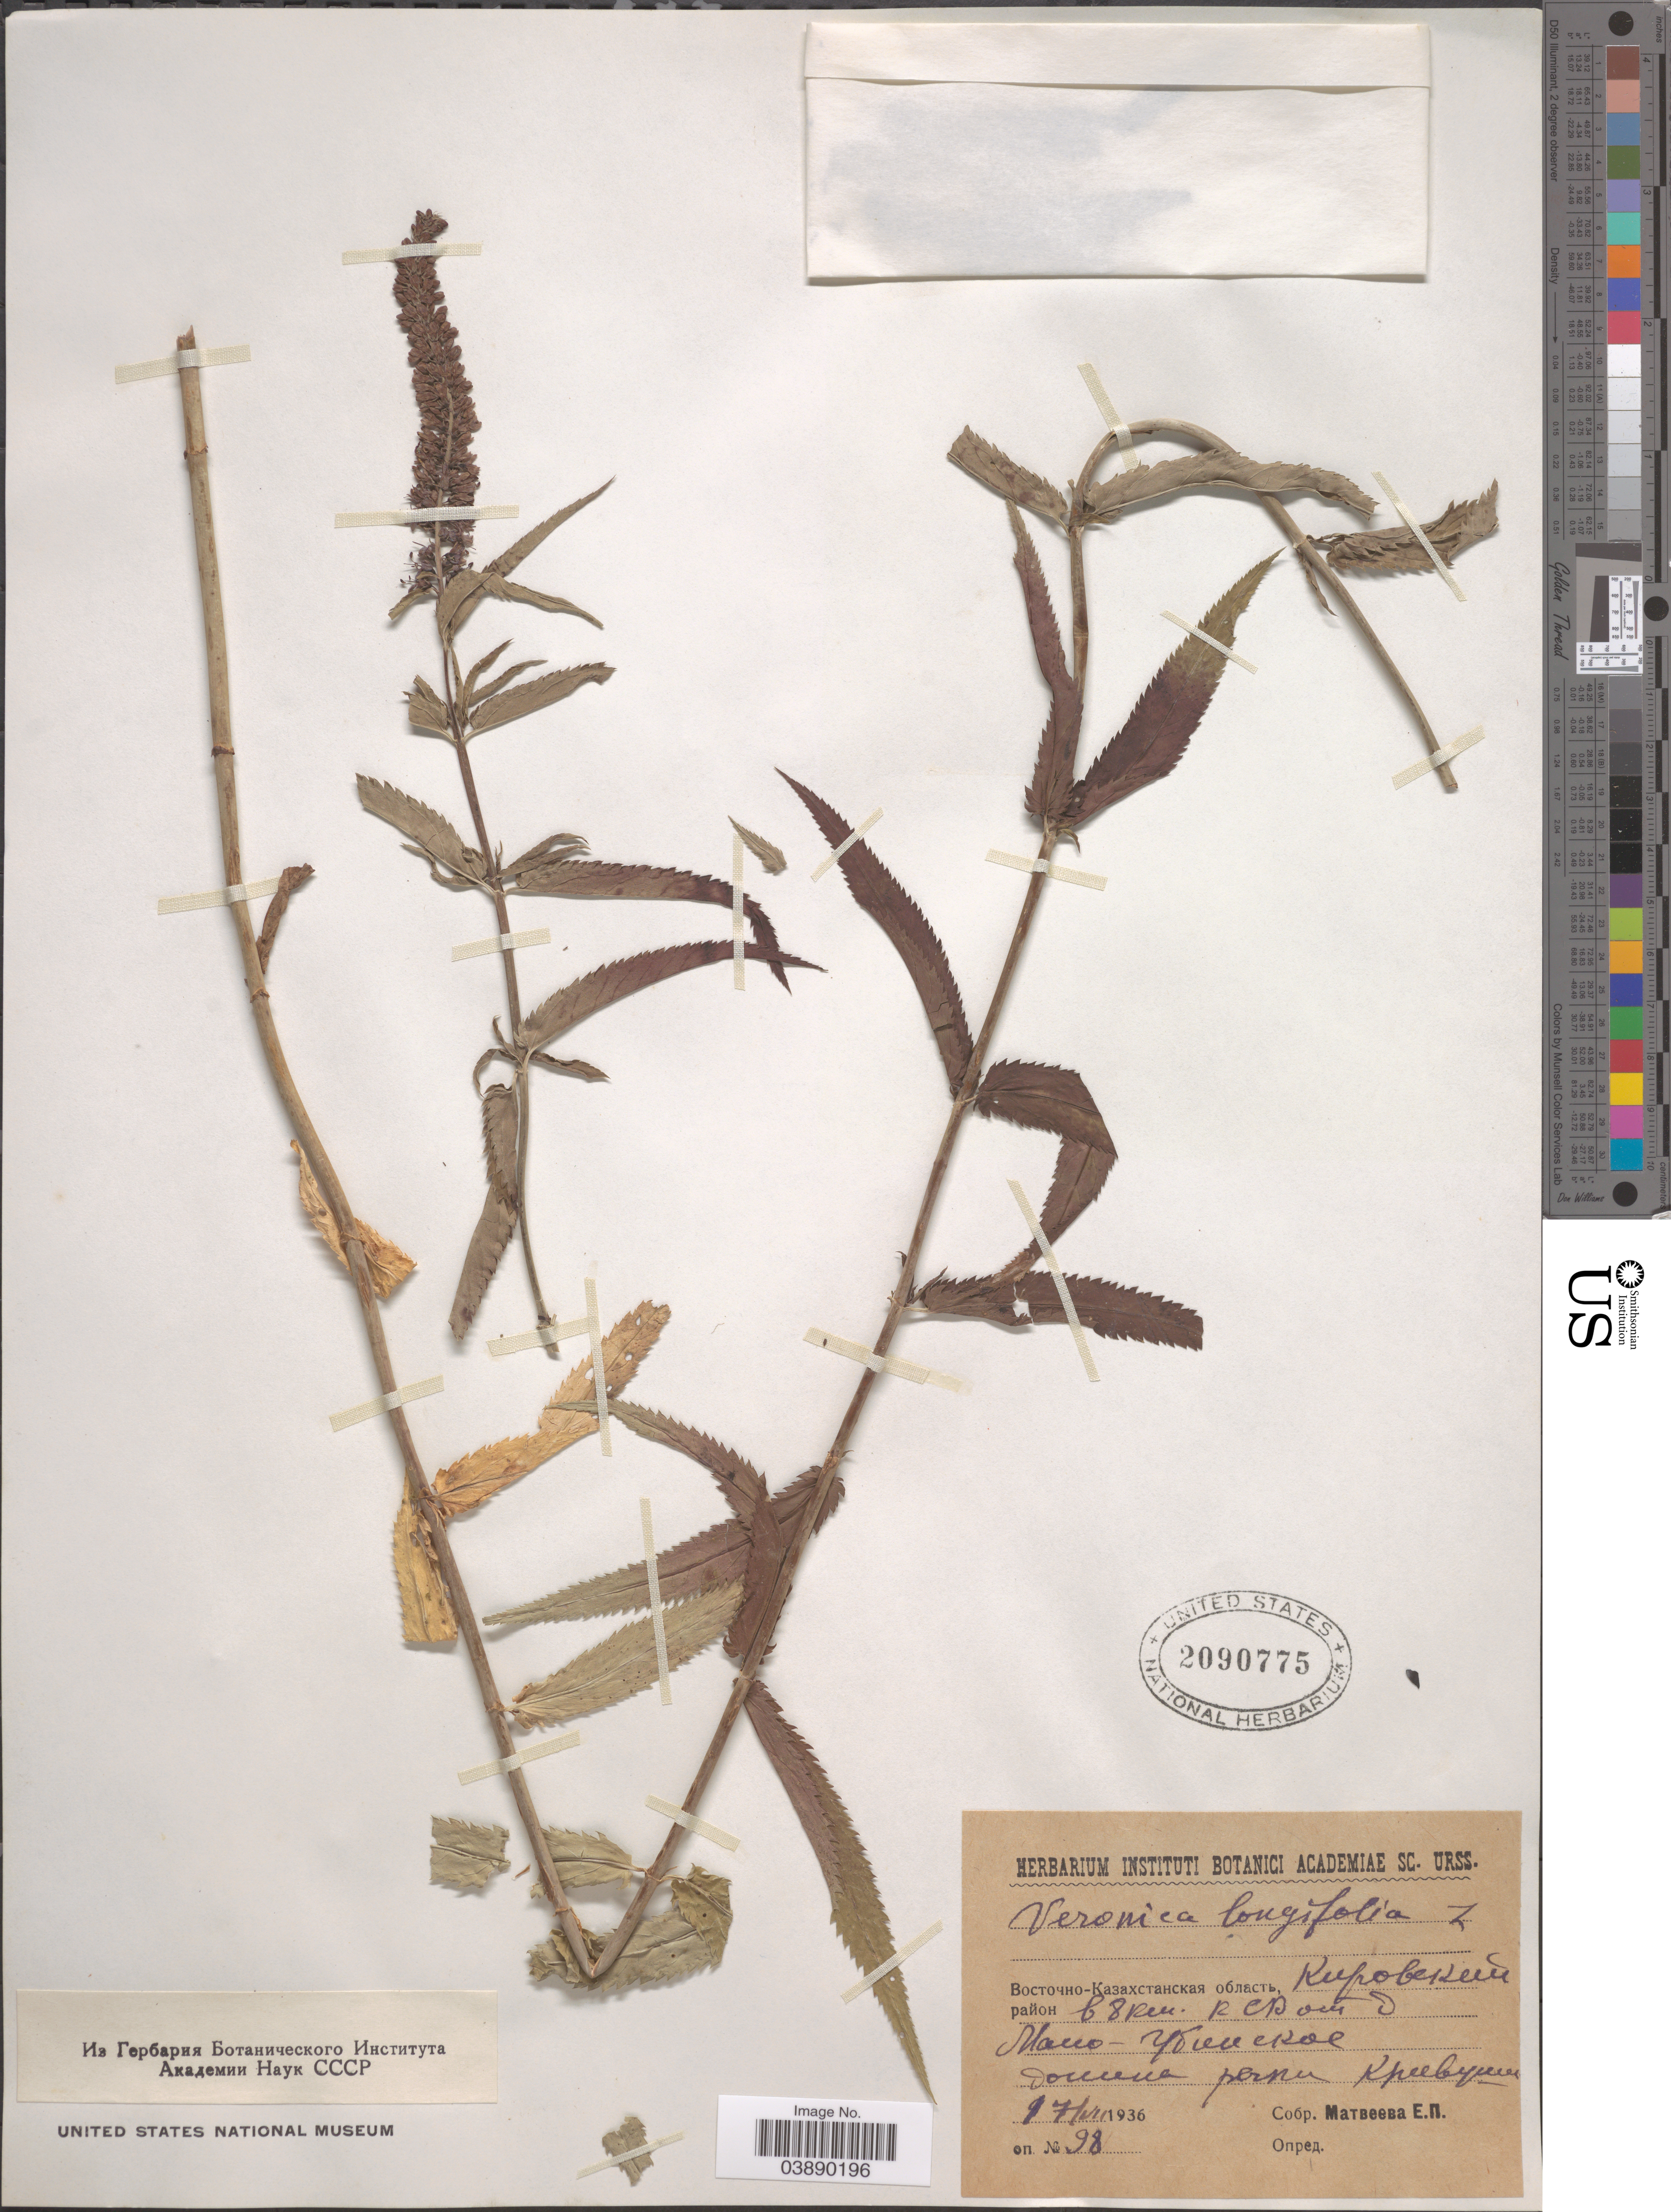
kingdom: Plantae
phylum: Tracheophyta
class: Magnoliopsida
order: Lamiales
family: Plantaginaceae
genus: Veronica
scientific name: Veronica longifolia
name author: L.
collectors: E. Matveeva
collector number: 98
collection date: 1936-07-17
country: Kazakhstan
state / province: East Kazakhstan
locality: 8 km NE of Maloubinka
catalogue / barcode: US 2090775